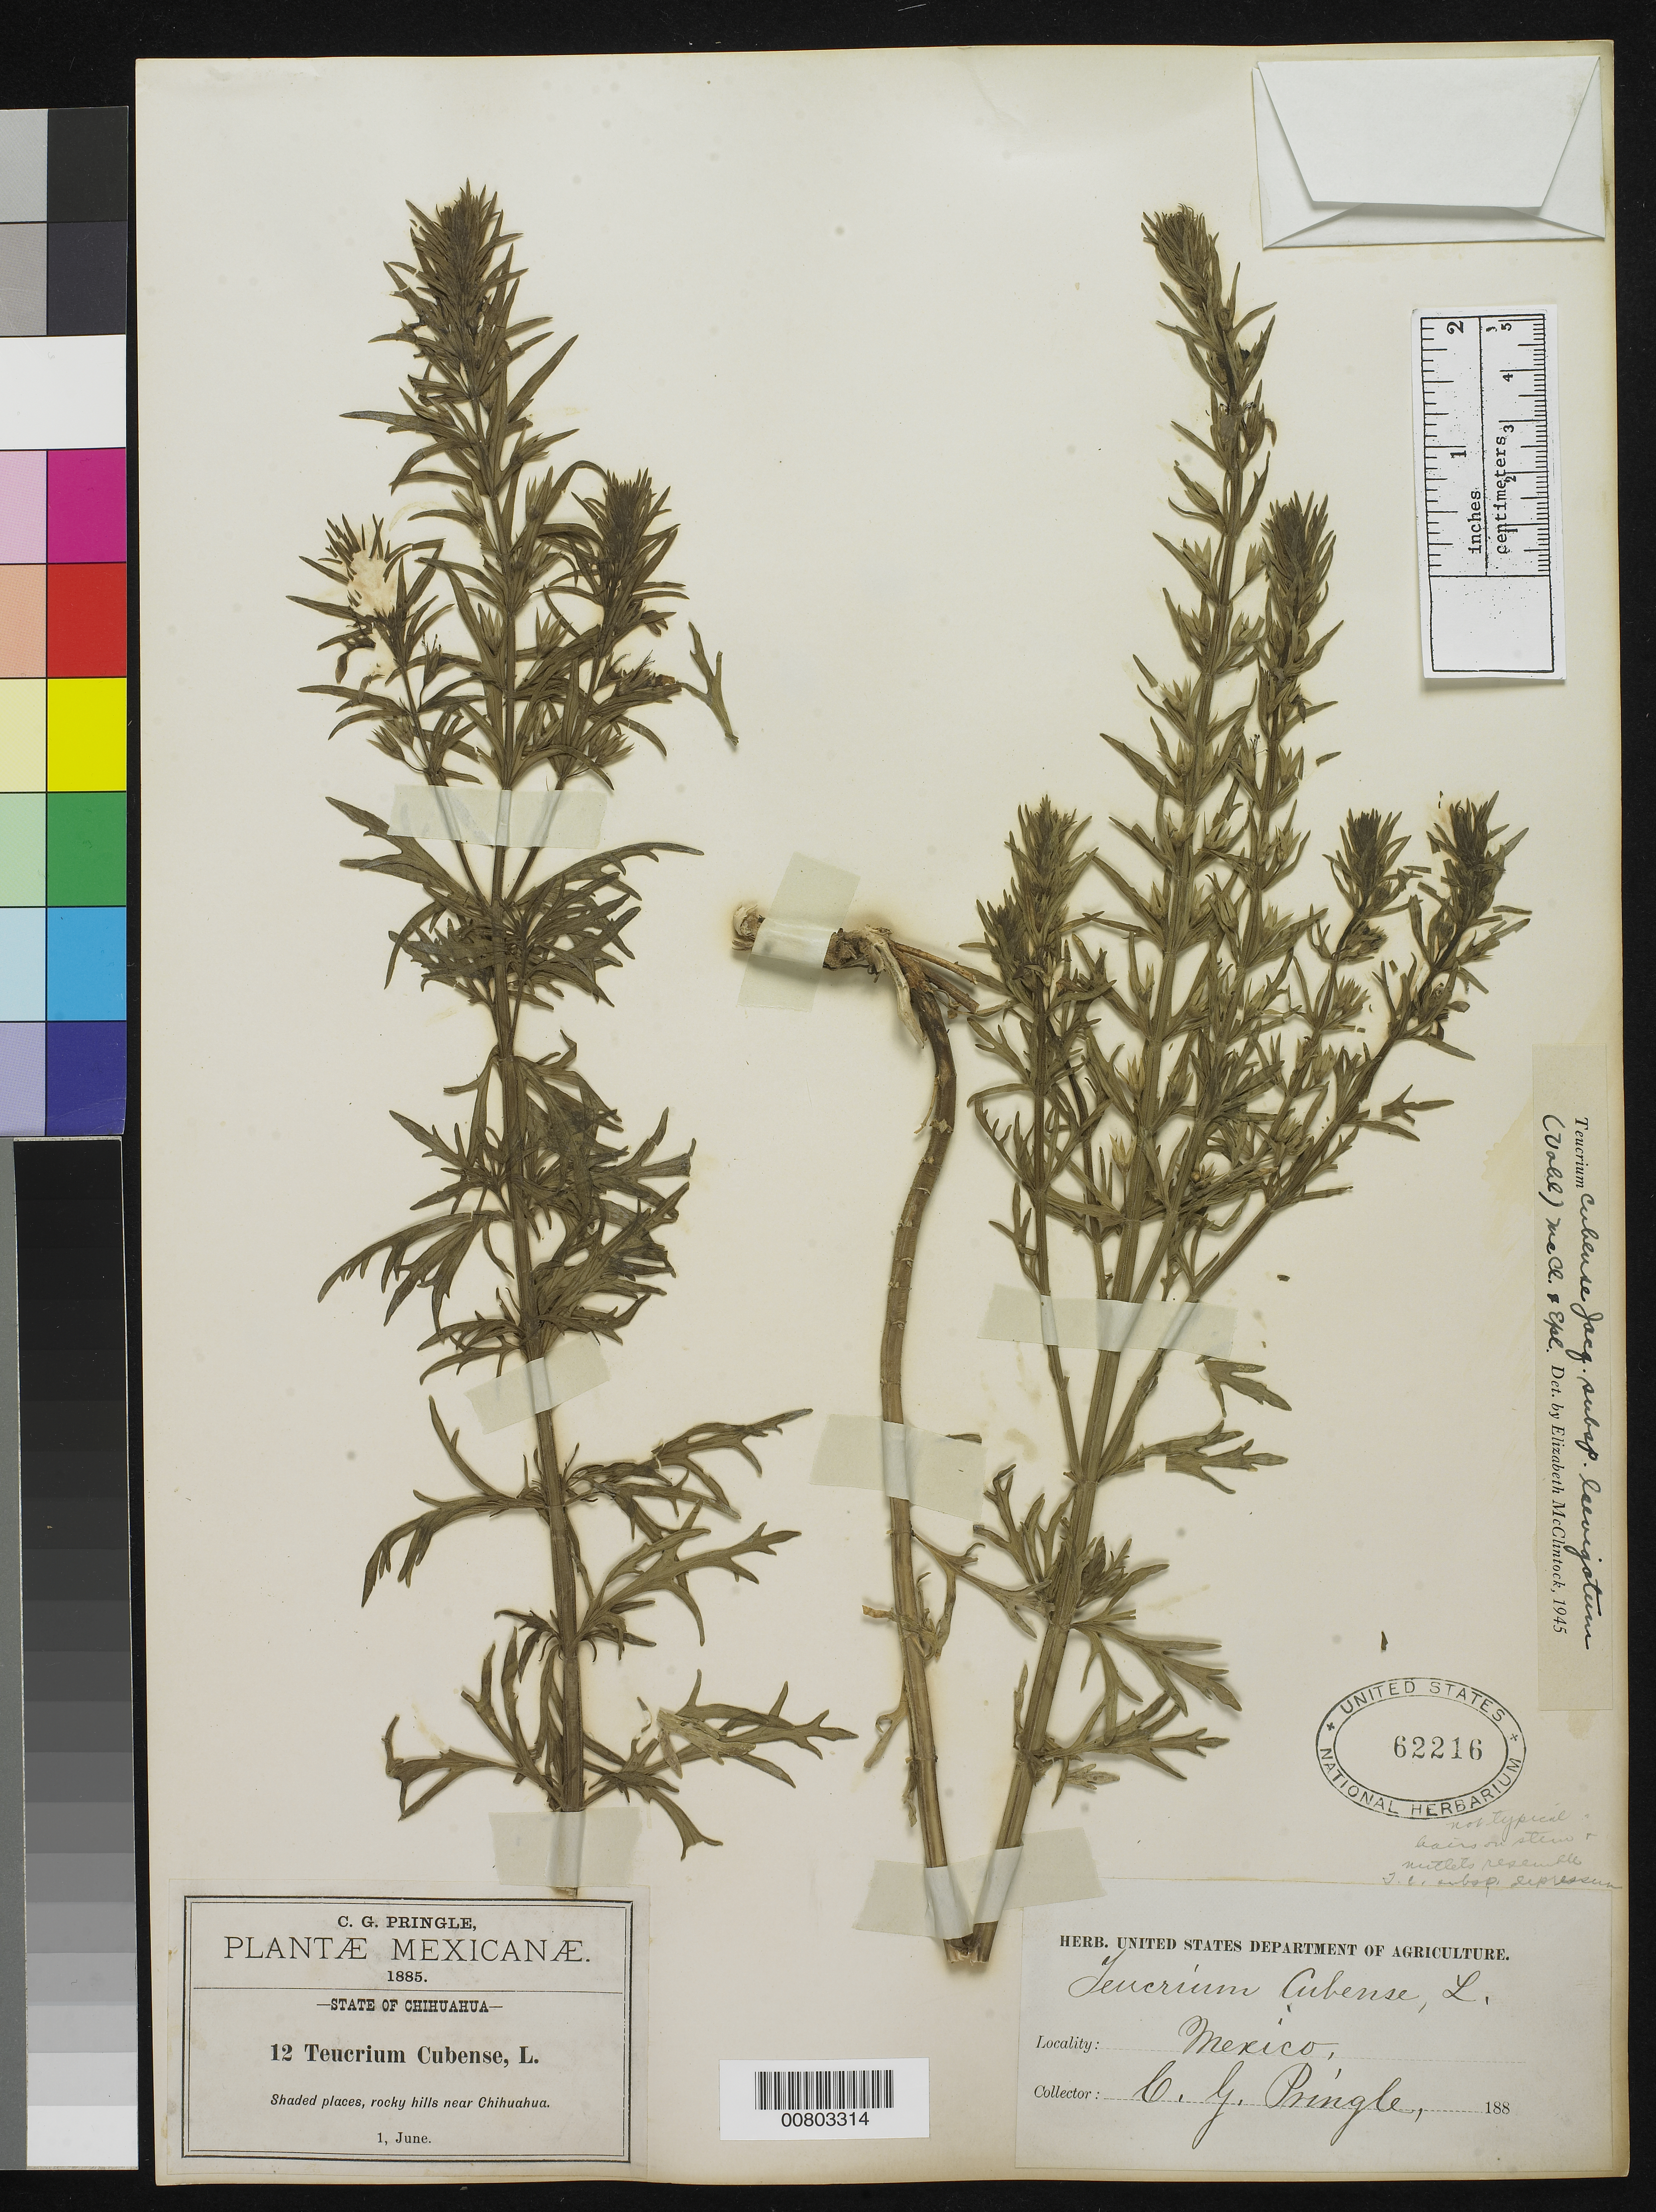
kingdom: Plantae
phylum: Tracheophyta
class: Magnoliopsida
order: Lamiales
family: Lamiaceae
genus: Teucrium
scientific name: Teucrium cubense subsp. laevigatum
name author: Jacq.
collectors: C. G. Pringle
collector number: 12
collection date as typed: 01 Jun 1885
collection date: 1885-06-01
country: Mexico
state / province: Chihuahua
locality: Rocky hills near Chihuahua.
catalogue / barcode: US 62216